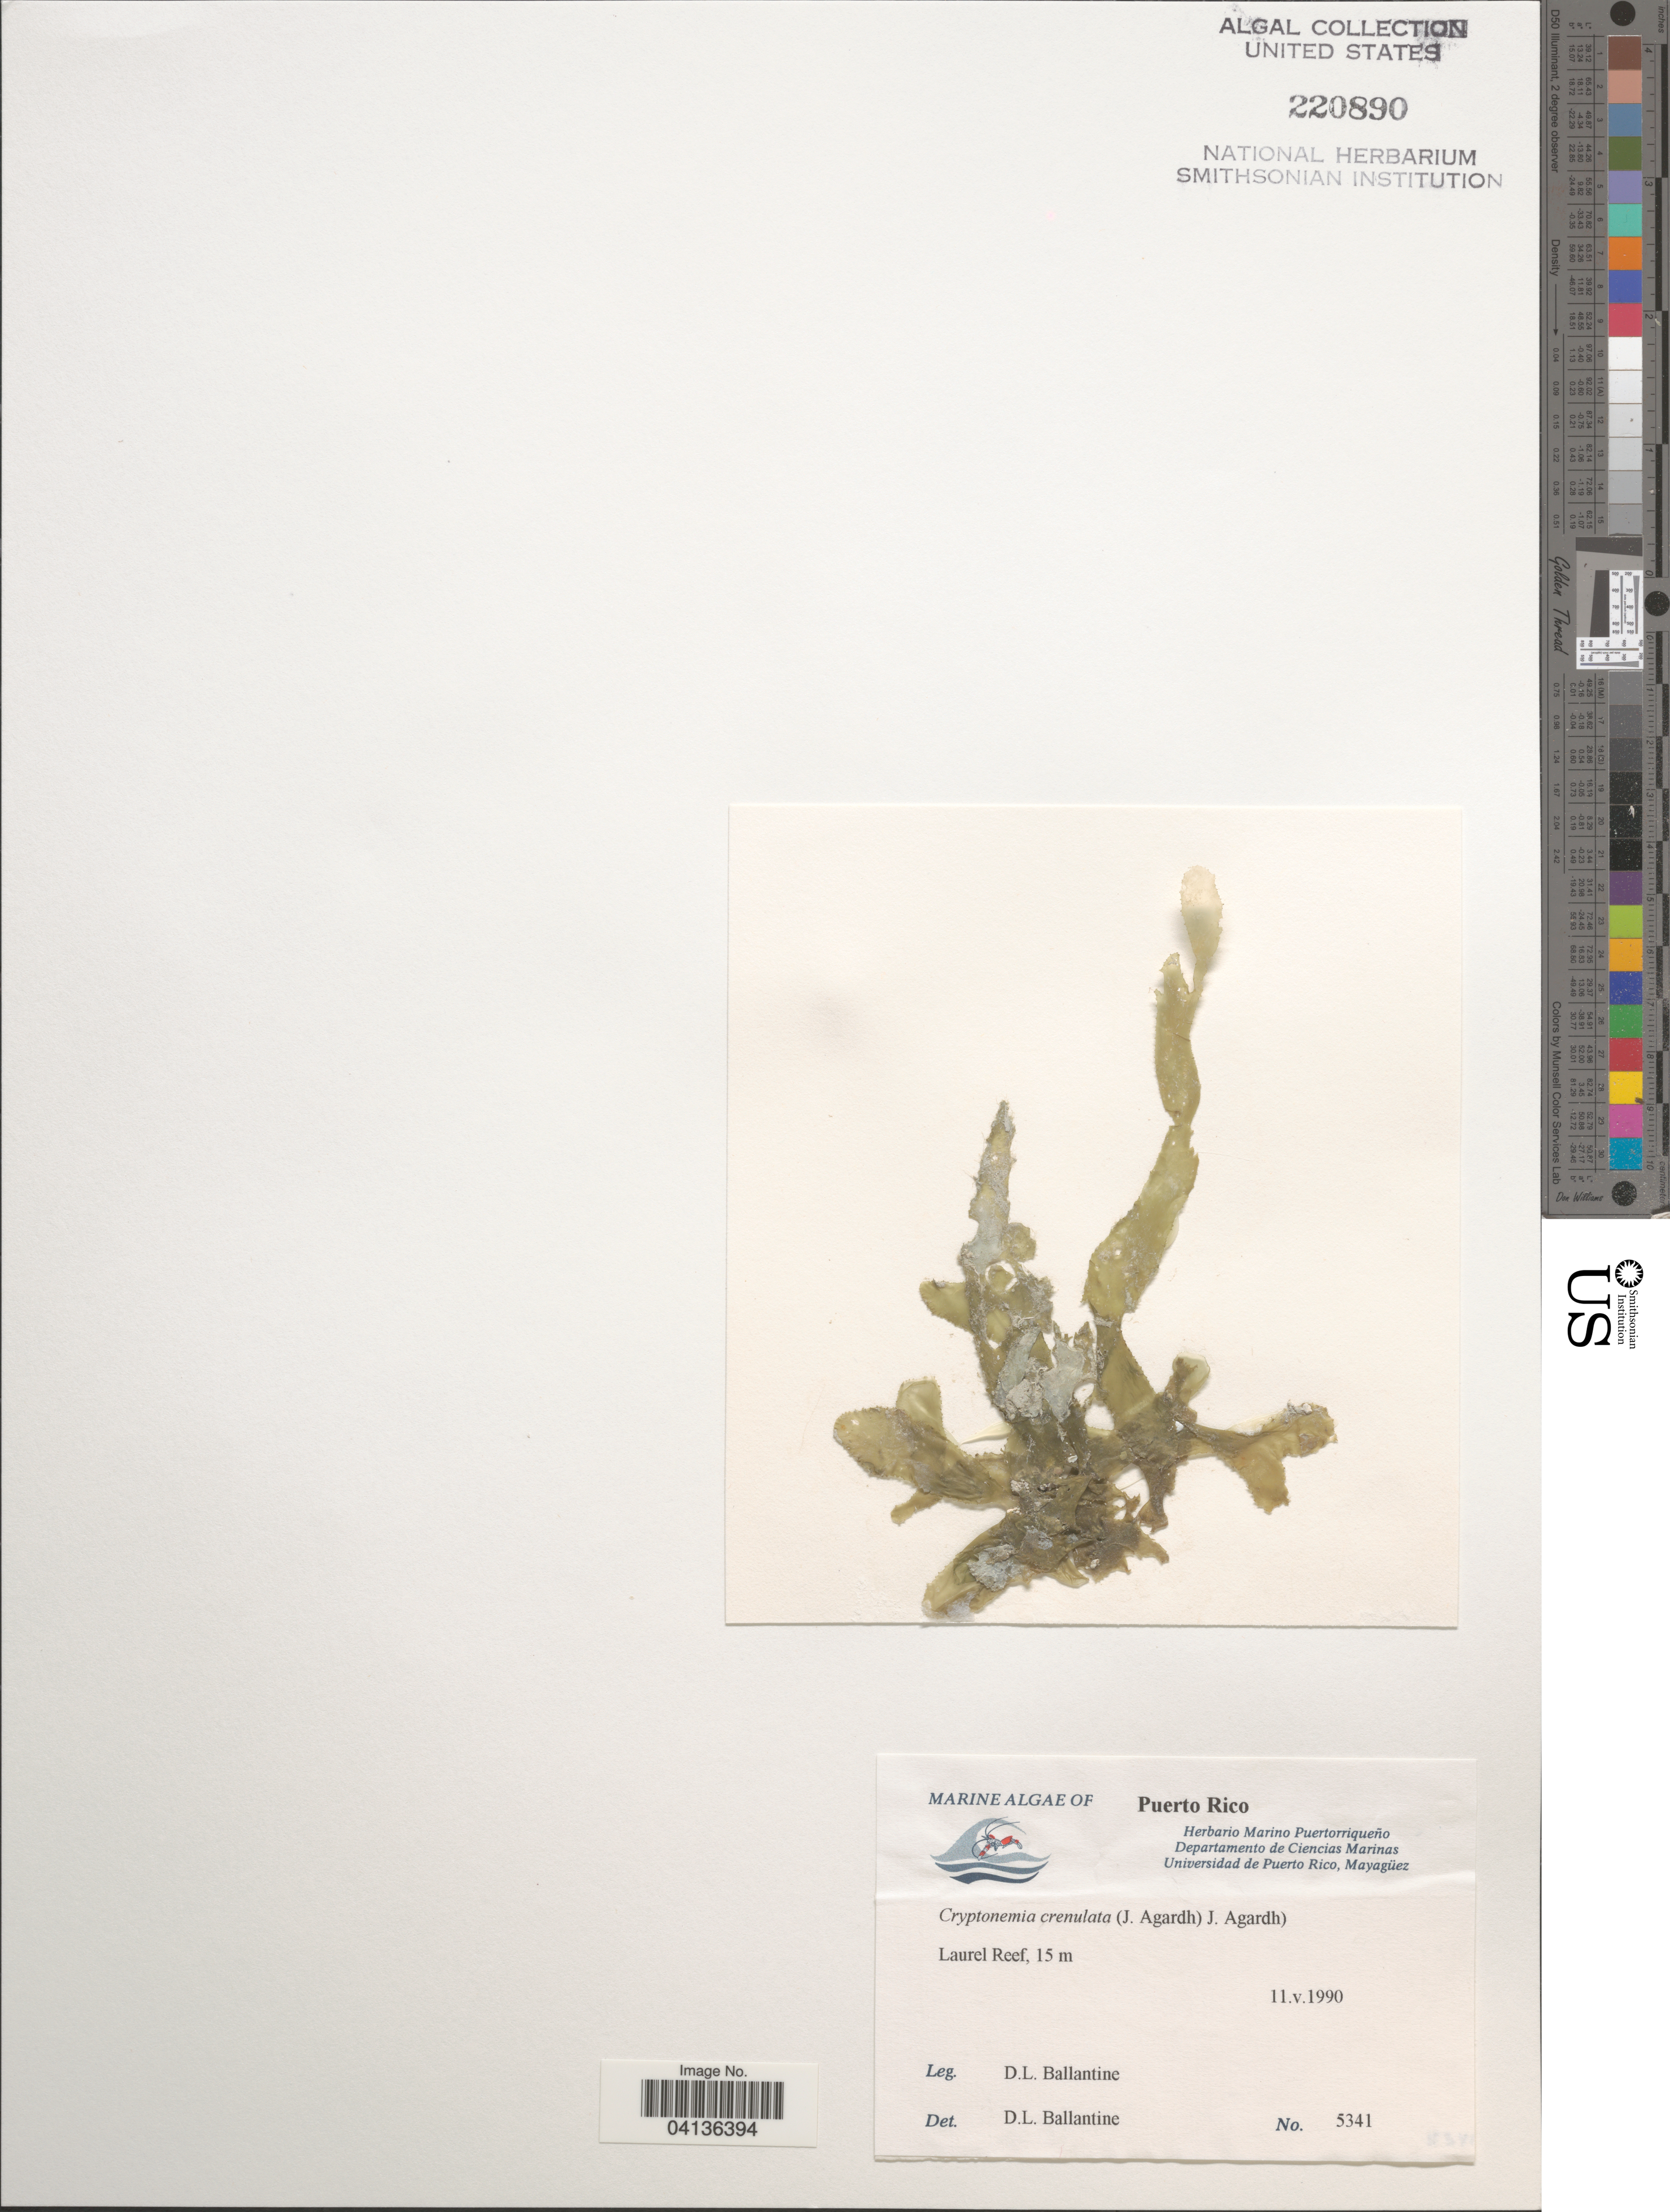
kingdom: Plantae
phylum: Rhodophyta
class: Florideophyceae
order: Halymeniales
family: Halymeniaceae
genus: Cryptonemia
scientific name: Cryptonemia crenulata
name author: (J. Agardh) J. Agardh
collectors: D.L. Ballantine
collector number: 5341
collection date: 1990-05-11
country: Puerto Rico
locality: Laurel Reef.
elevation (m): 15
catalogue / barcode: US 220890